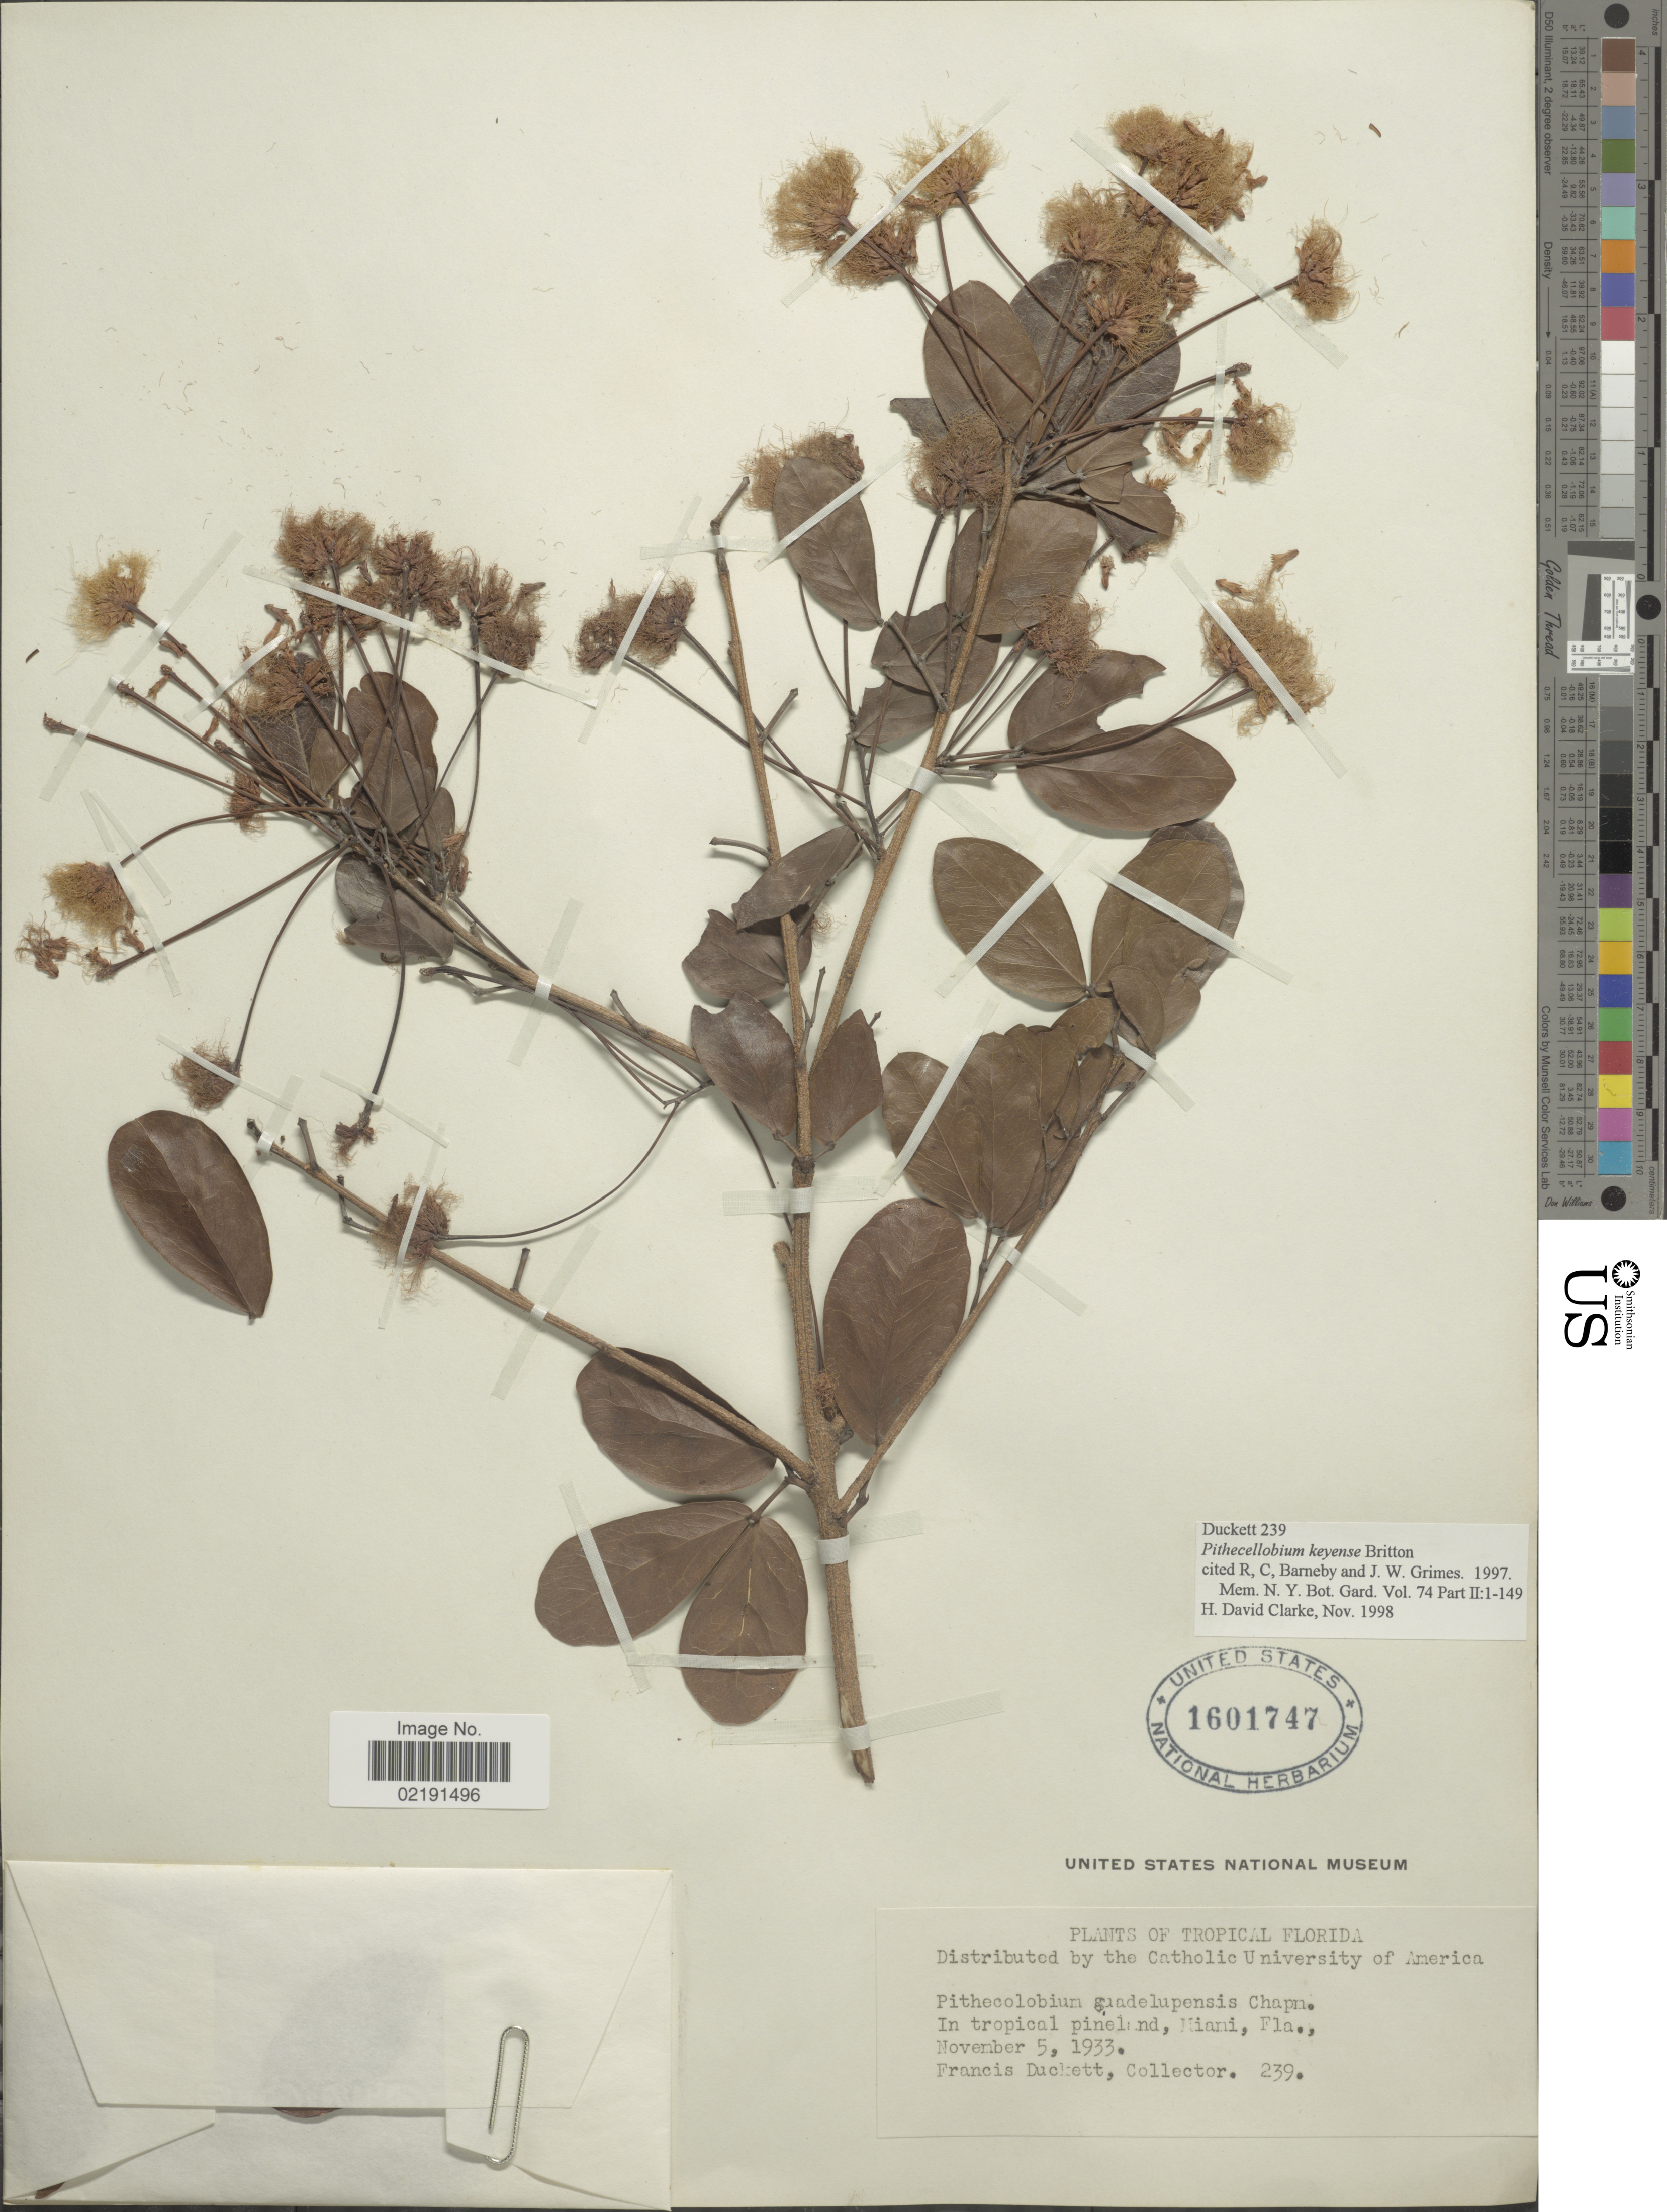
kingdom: Plantae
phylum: Tracheophyta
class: Magnoliopsida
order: Fabales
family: Fabaceae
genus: Pithecellobium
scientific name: Pithecellobium keyense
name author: Britton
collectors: F. Duckett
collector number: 239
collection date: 1933-11-05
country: United States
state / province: Florida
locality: Tropical Florida. In tropical pineland, Miami, Fla.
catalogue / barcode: US 1601747